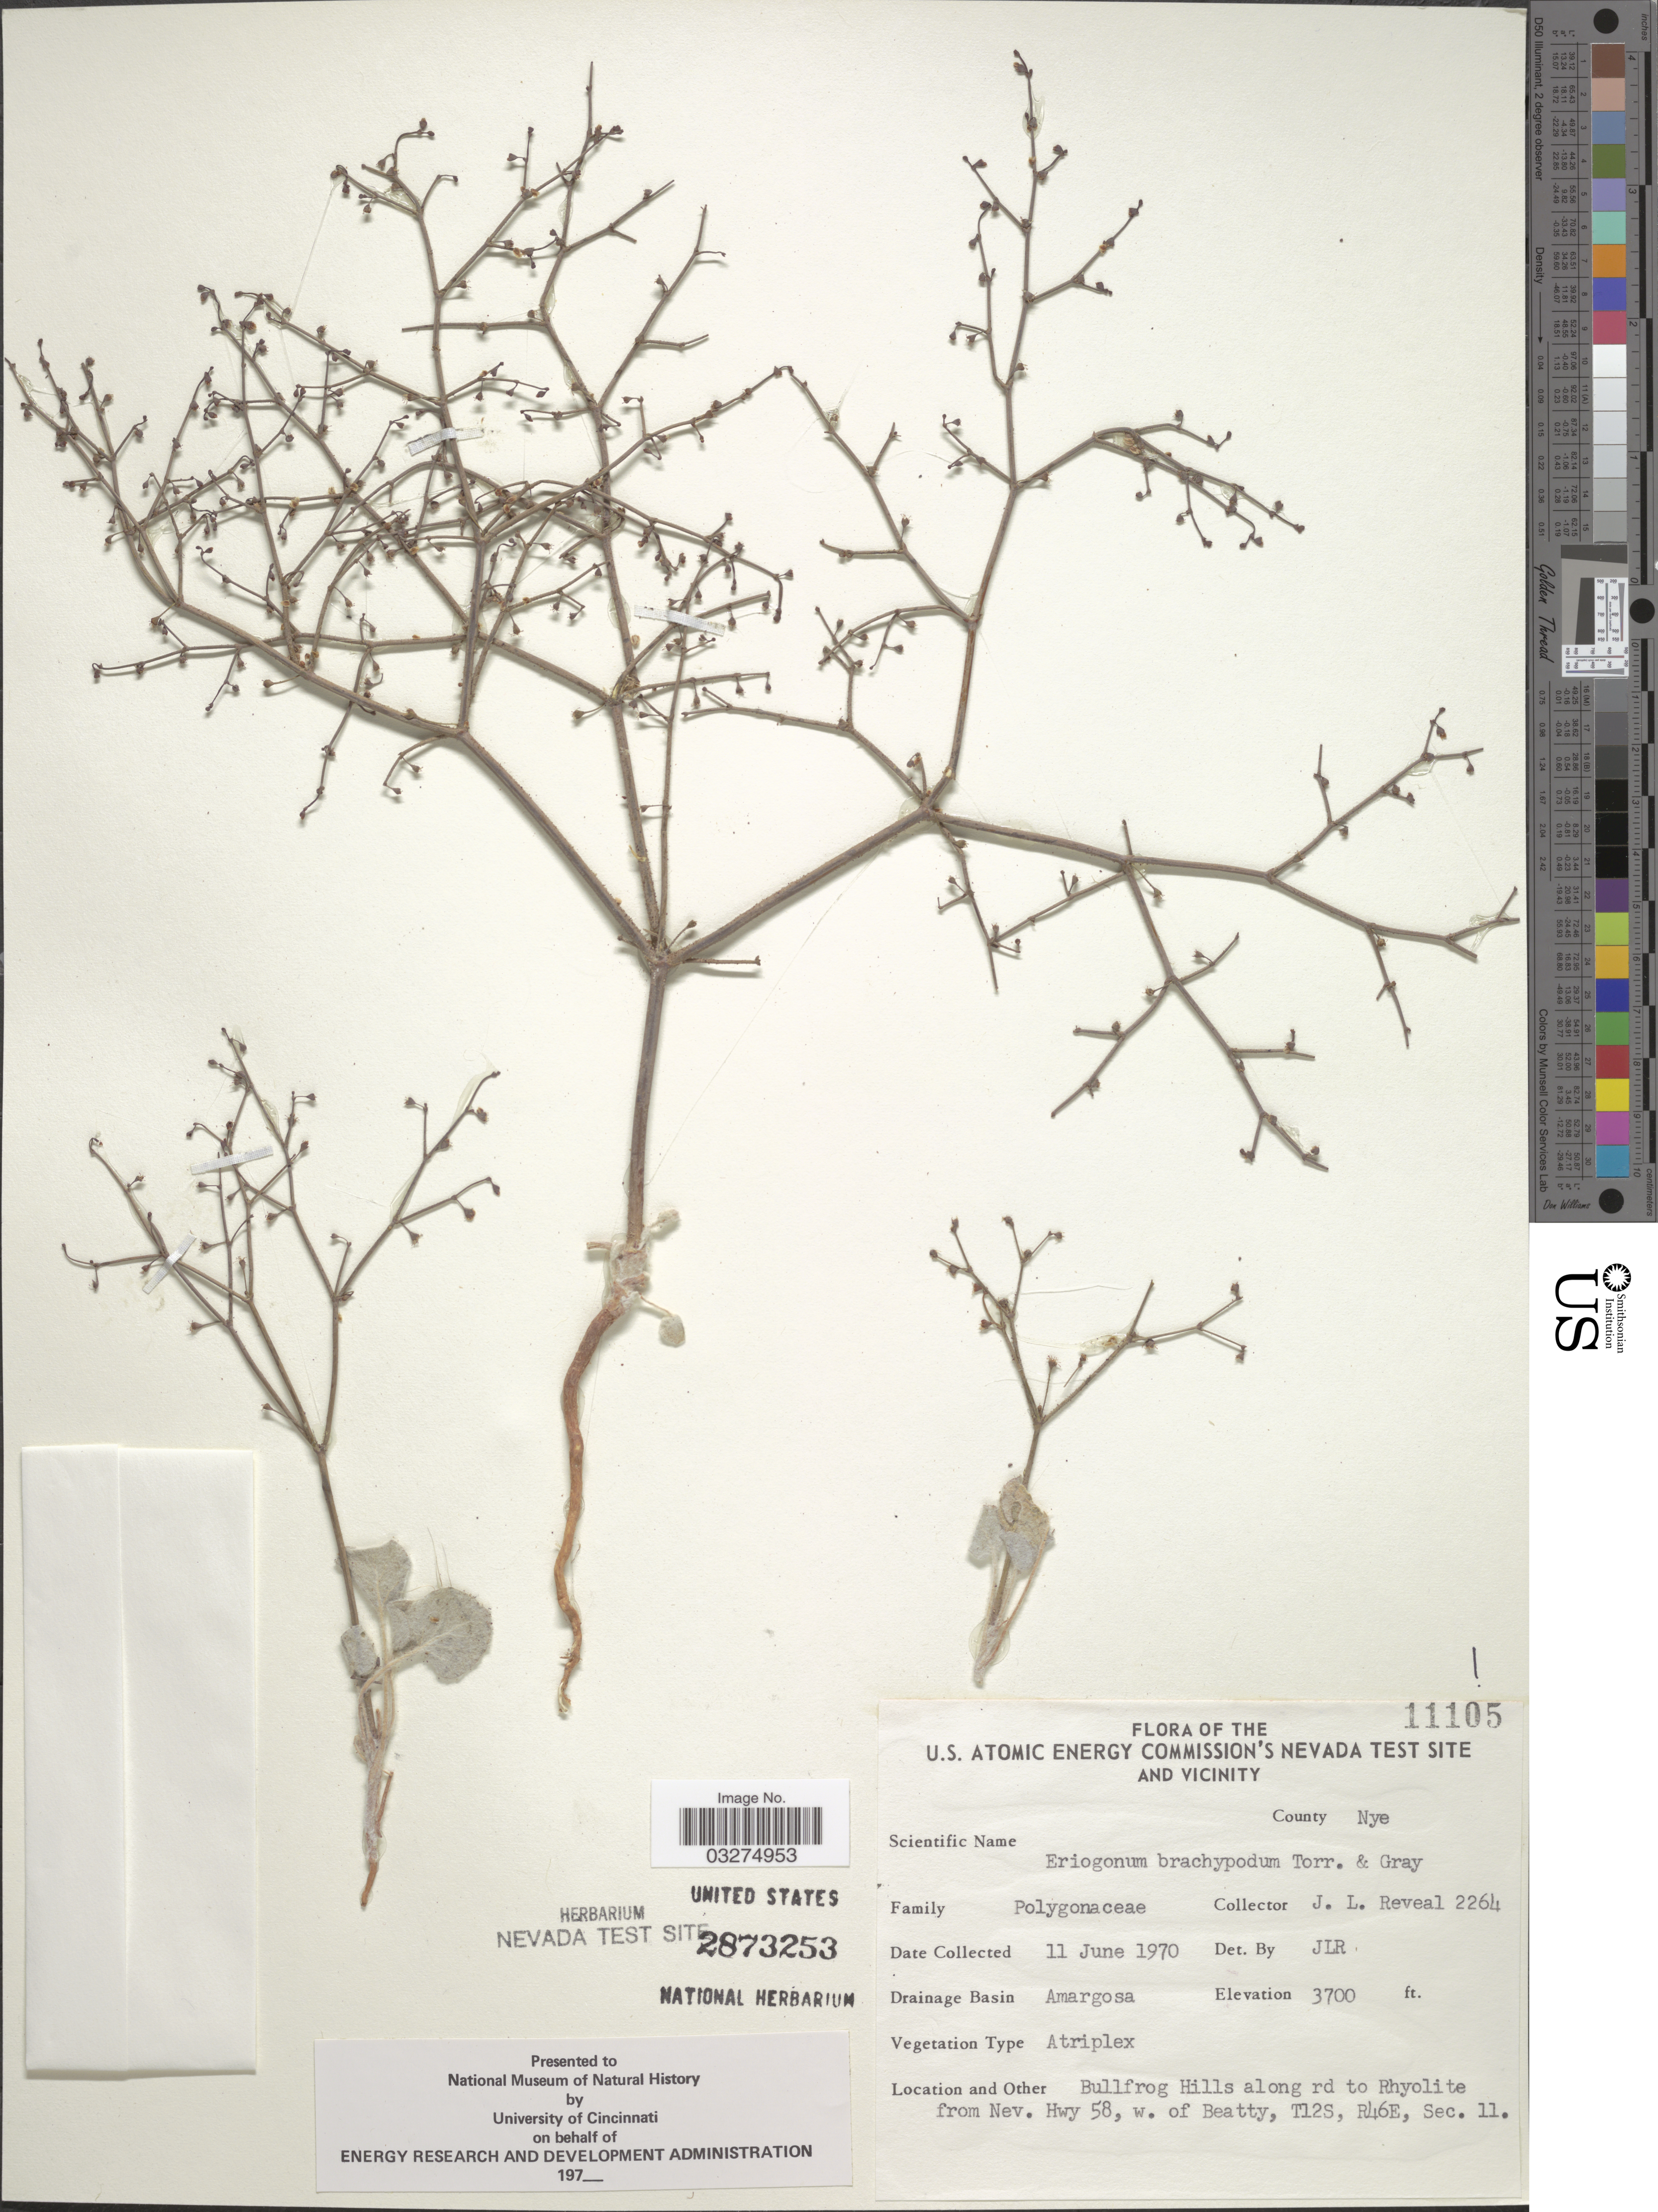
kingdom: Plantae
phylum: Tracheophyta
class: Magnoliopsida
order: Caryophyllales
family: Polygonaceae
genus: Eriogonum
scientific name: Eriogonum brachypodum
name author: Torr. & A. Gray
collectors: J. L. Reveal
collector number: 2264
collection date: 1970-06-11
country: United States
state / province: Nevada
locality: U. S. Atomic Energy Commission's Nevada Test Site and Vicinity. County Nye. Drainage Basin Amargosa. Bullfrog Hills along rd to Rhyolite from Nev. Hwy 58, w. of Beatty, T12S, R46E, Sec.11.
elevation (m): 1128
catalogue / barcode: US 2873253